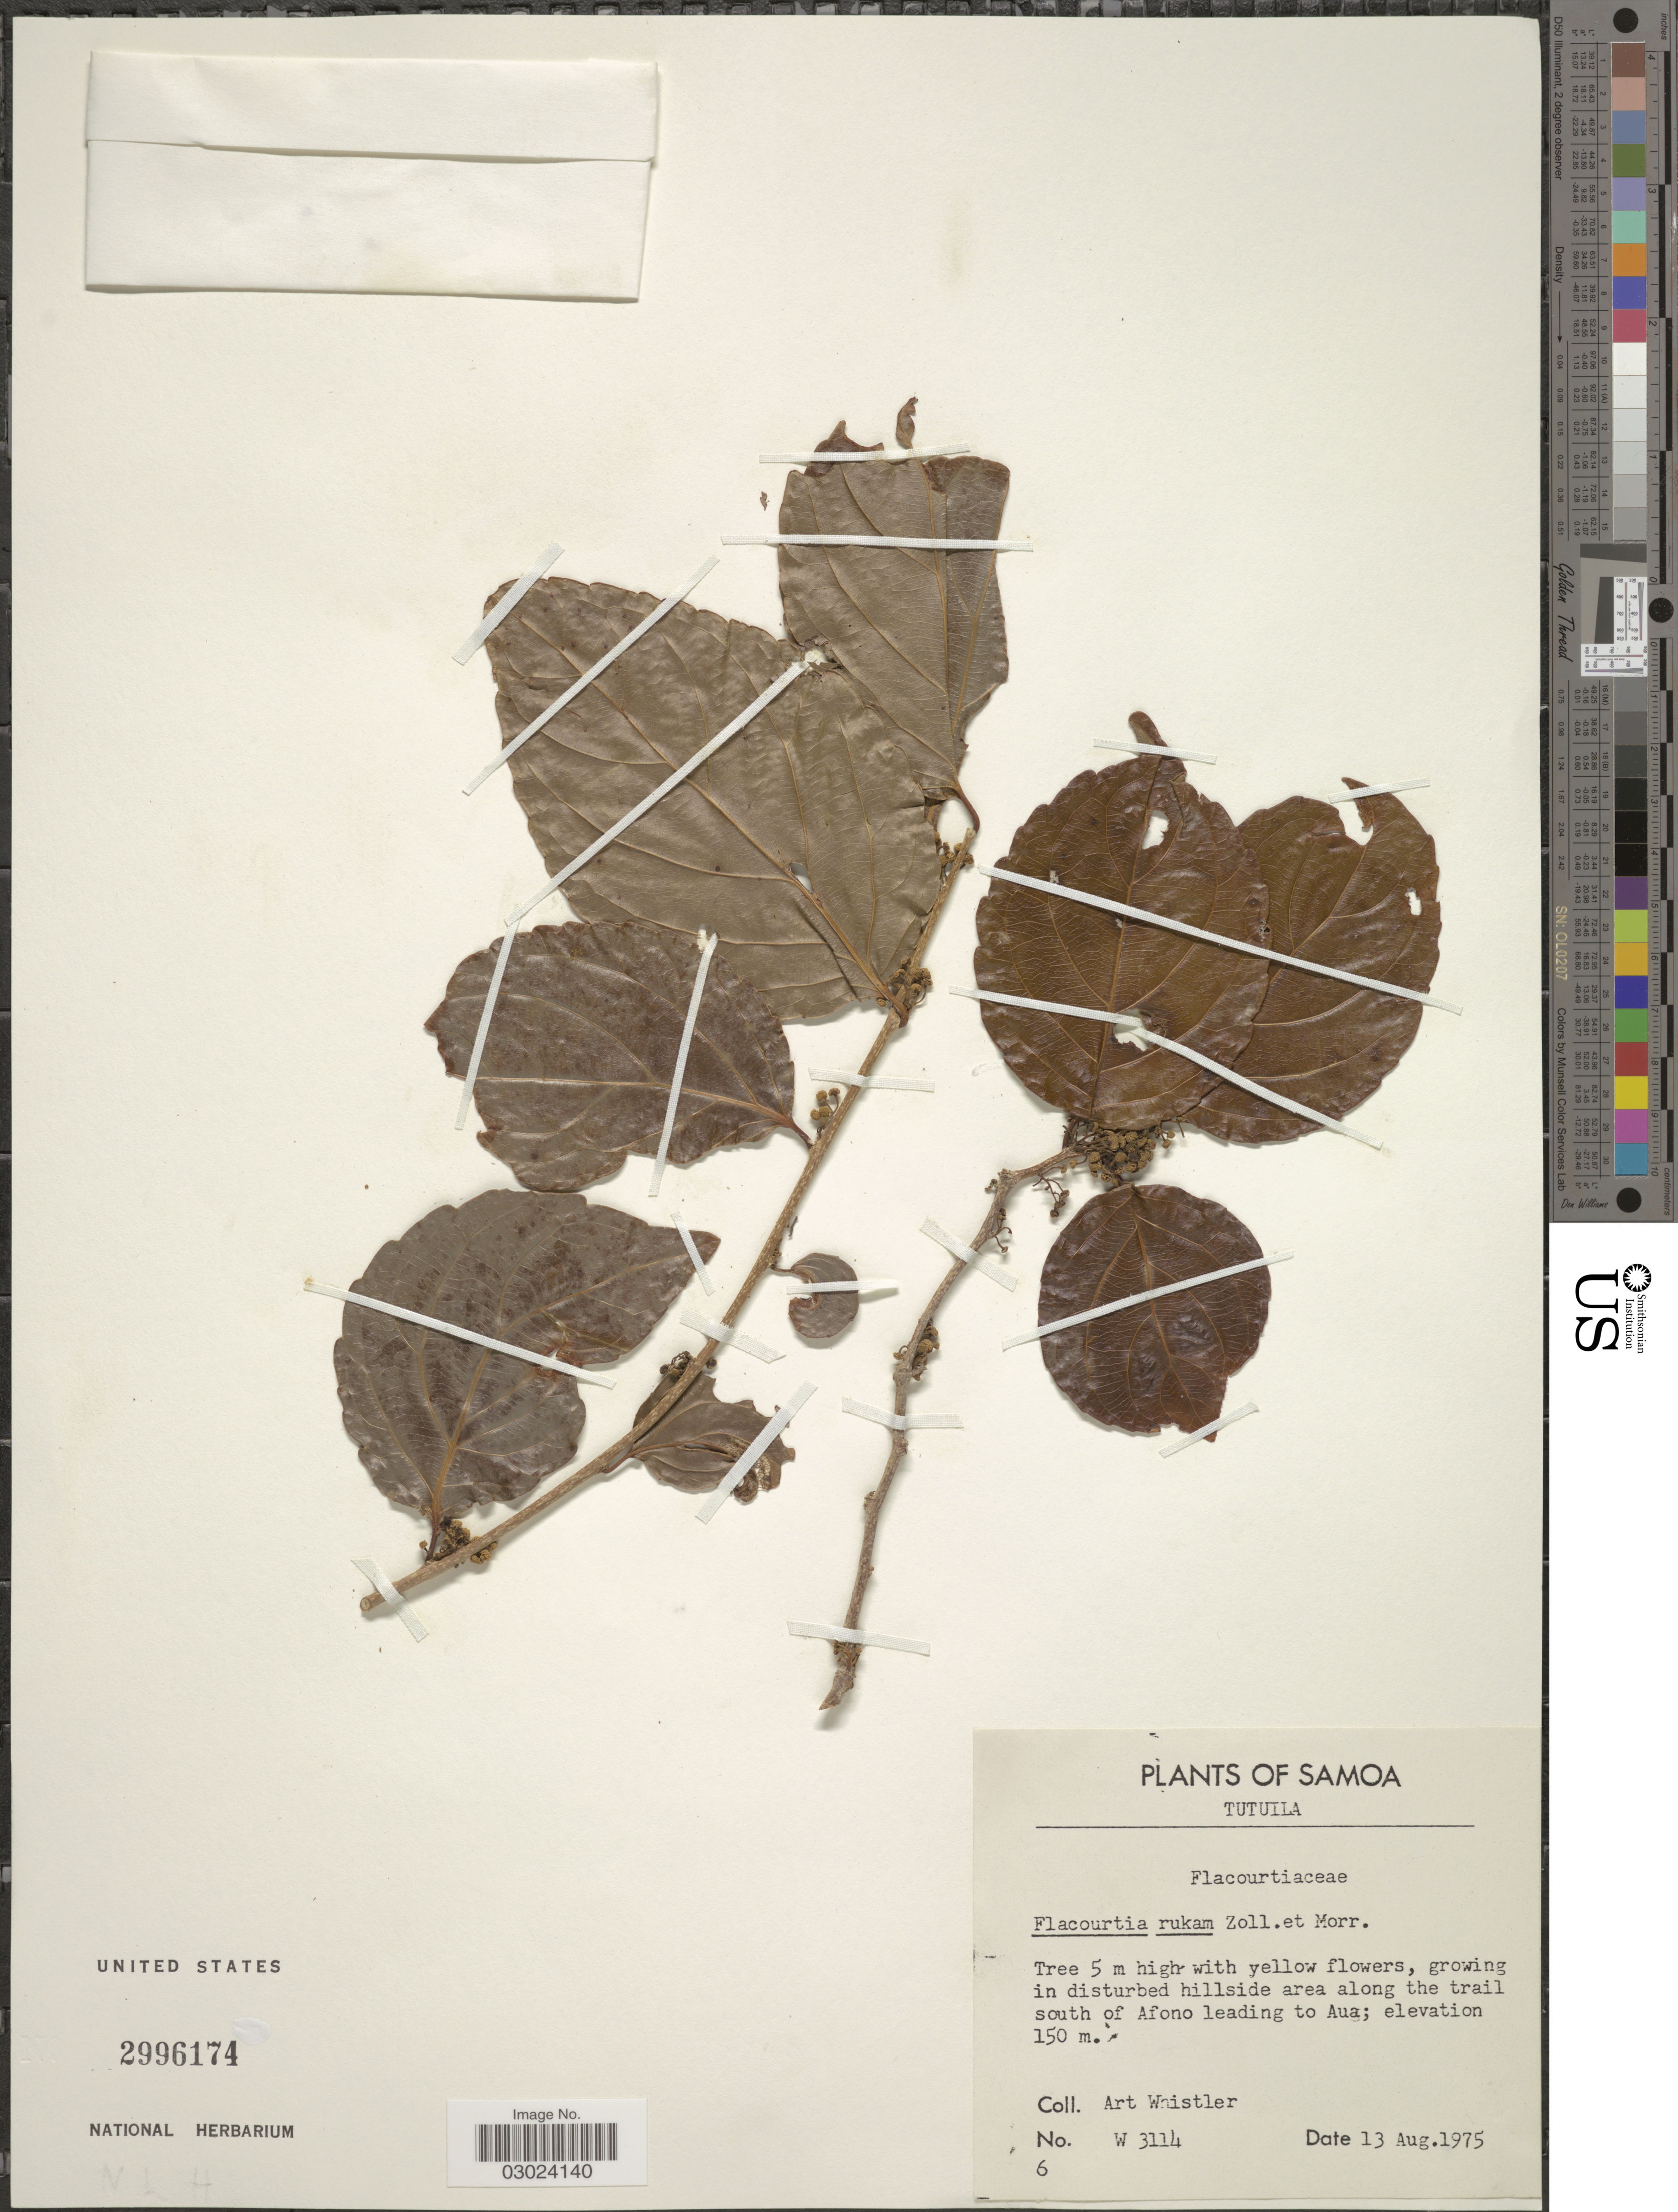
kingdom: Plantae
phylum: Tracheophyta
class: Magnoliopsida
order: Malpighiales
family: Salicaceae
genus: Flacourtia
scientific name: Flacourtia rukam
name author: Zoll. & Moritzi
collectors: A. Whistler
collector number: W3114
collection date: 1975-08-13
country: American Samoa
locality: Samoa. Tutuila. In disturbed hillside area along the trail south of Afono leading to Aua.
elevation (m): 150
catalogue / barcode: US 2996174